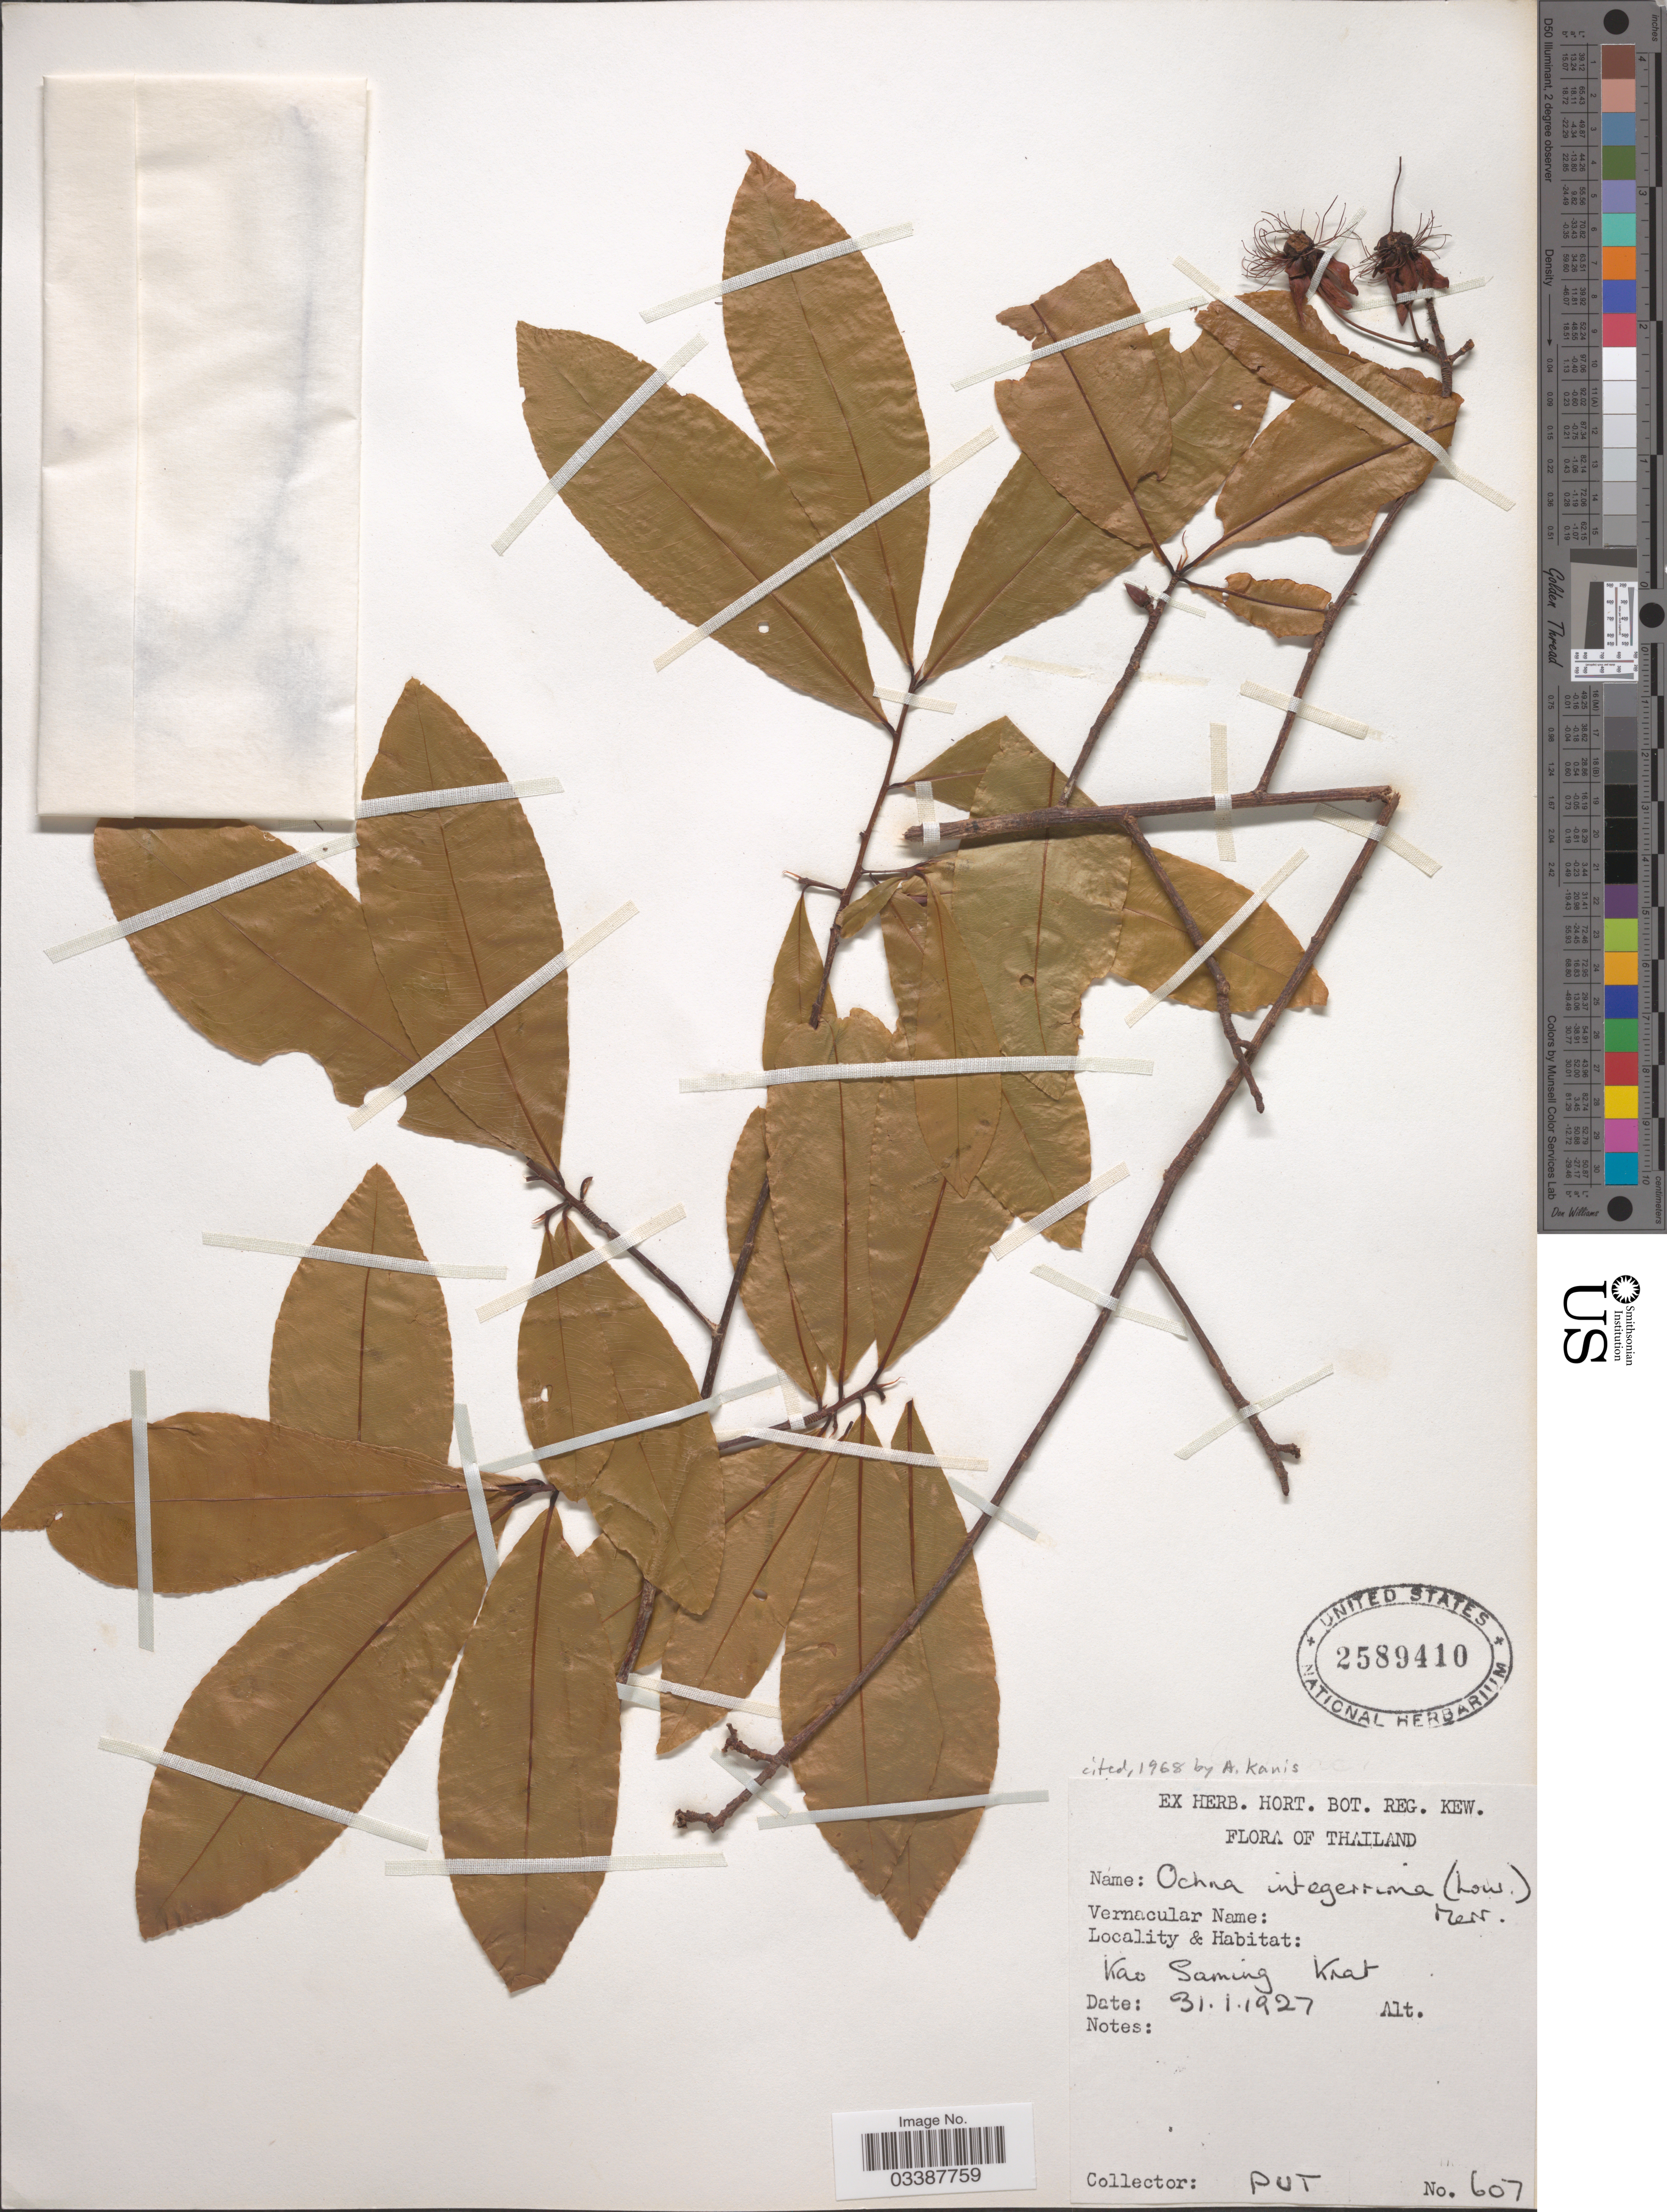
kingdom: Plantae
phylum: Tracheophyta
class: Magnoliopsida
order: Malpighiales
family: Ochnaceae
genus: Ochna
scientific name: Ochna integerrima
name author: Merr.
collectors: -. Put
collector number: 607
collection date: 1927-01-31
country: Thailand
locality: Kao Saming Krat.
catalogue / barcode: US 2589410